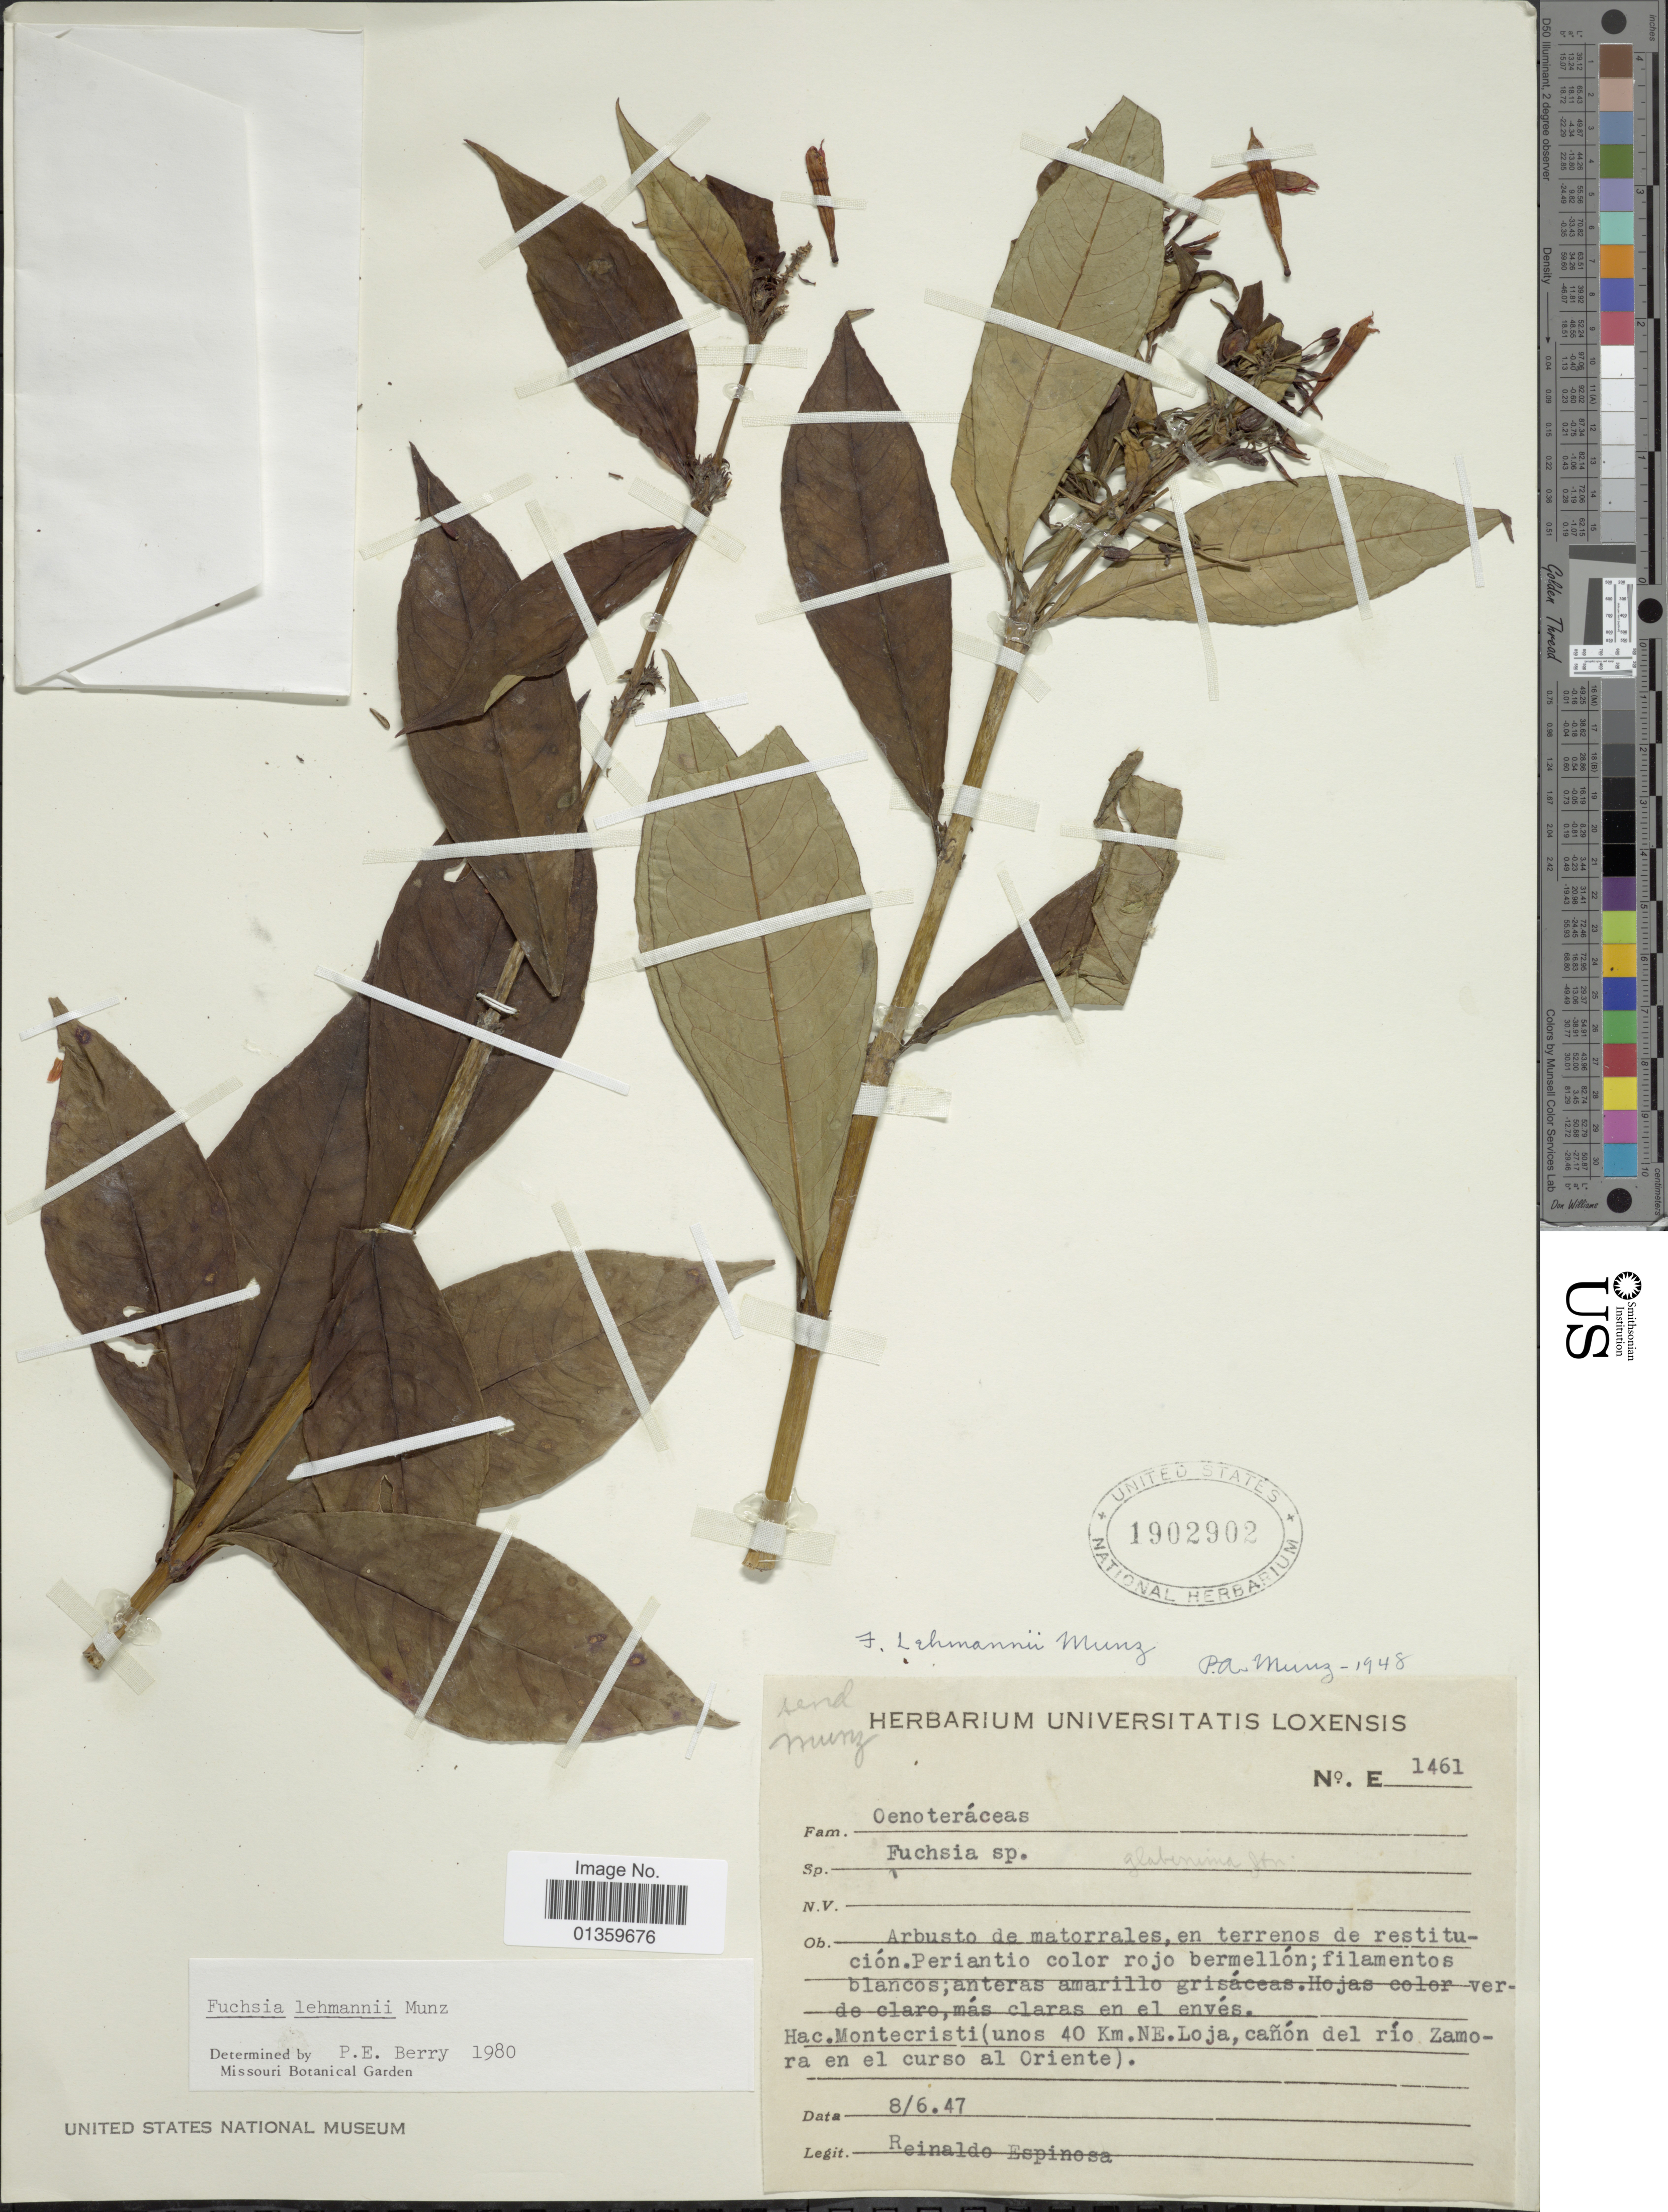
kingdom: Plantae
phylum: Tracheophyta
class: Magnoliopsida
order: Myrtales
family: Onagraceae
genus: Fuchsia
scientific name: Fuchsia lehmannii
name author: Munz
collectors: R. Espinosa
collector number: E1461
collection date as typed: Transcribed d/m/y: 8/6/47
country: Ecuador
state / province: Loja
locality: Montecristi (unos 40 Km. NE. Loja, cañon del río Zamora en el curso al Oriente)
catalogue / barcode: US 1902902